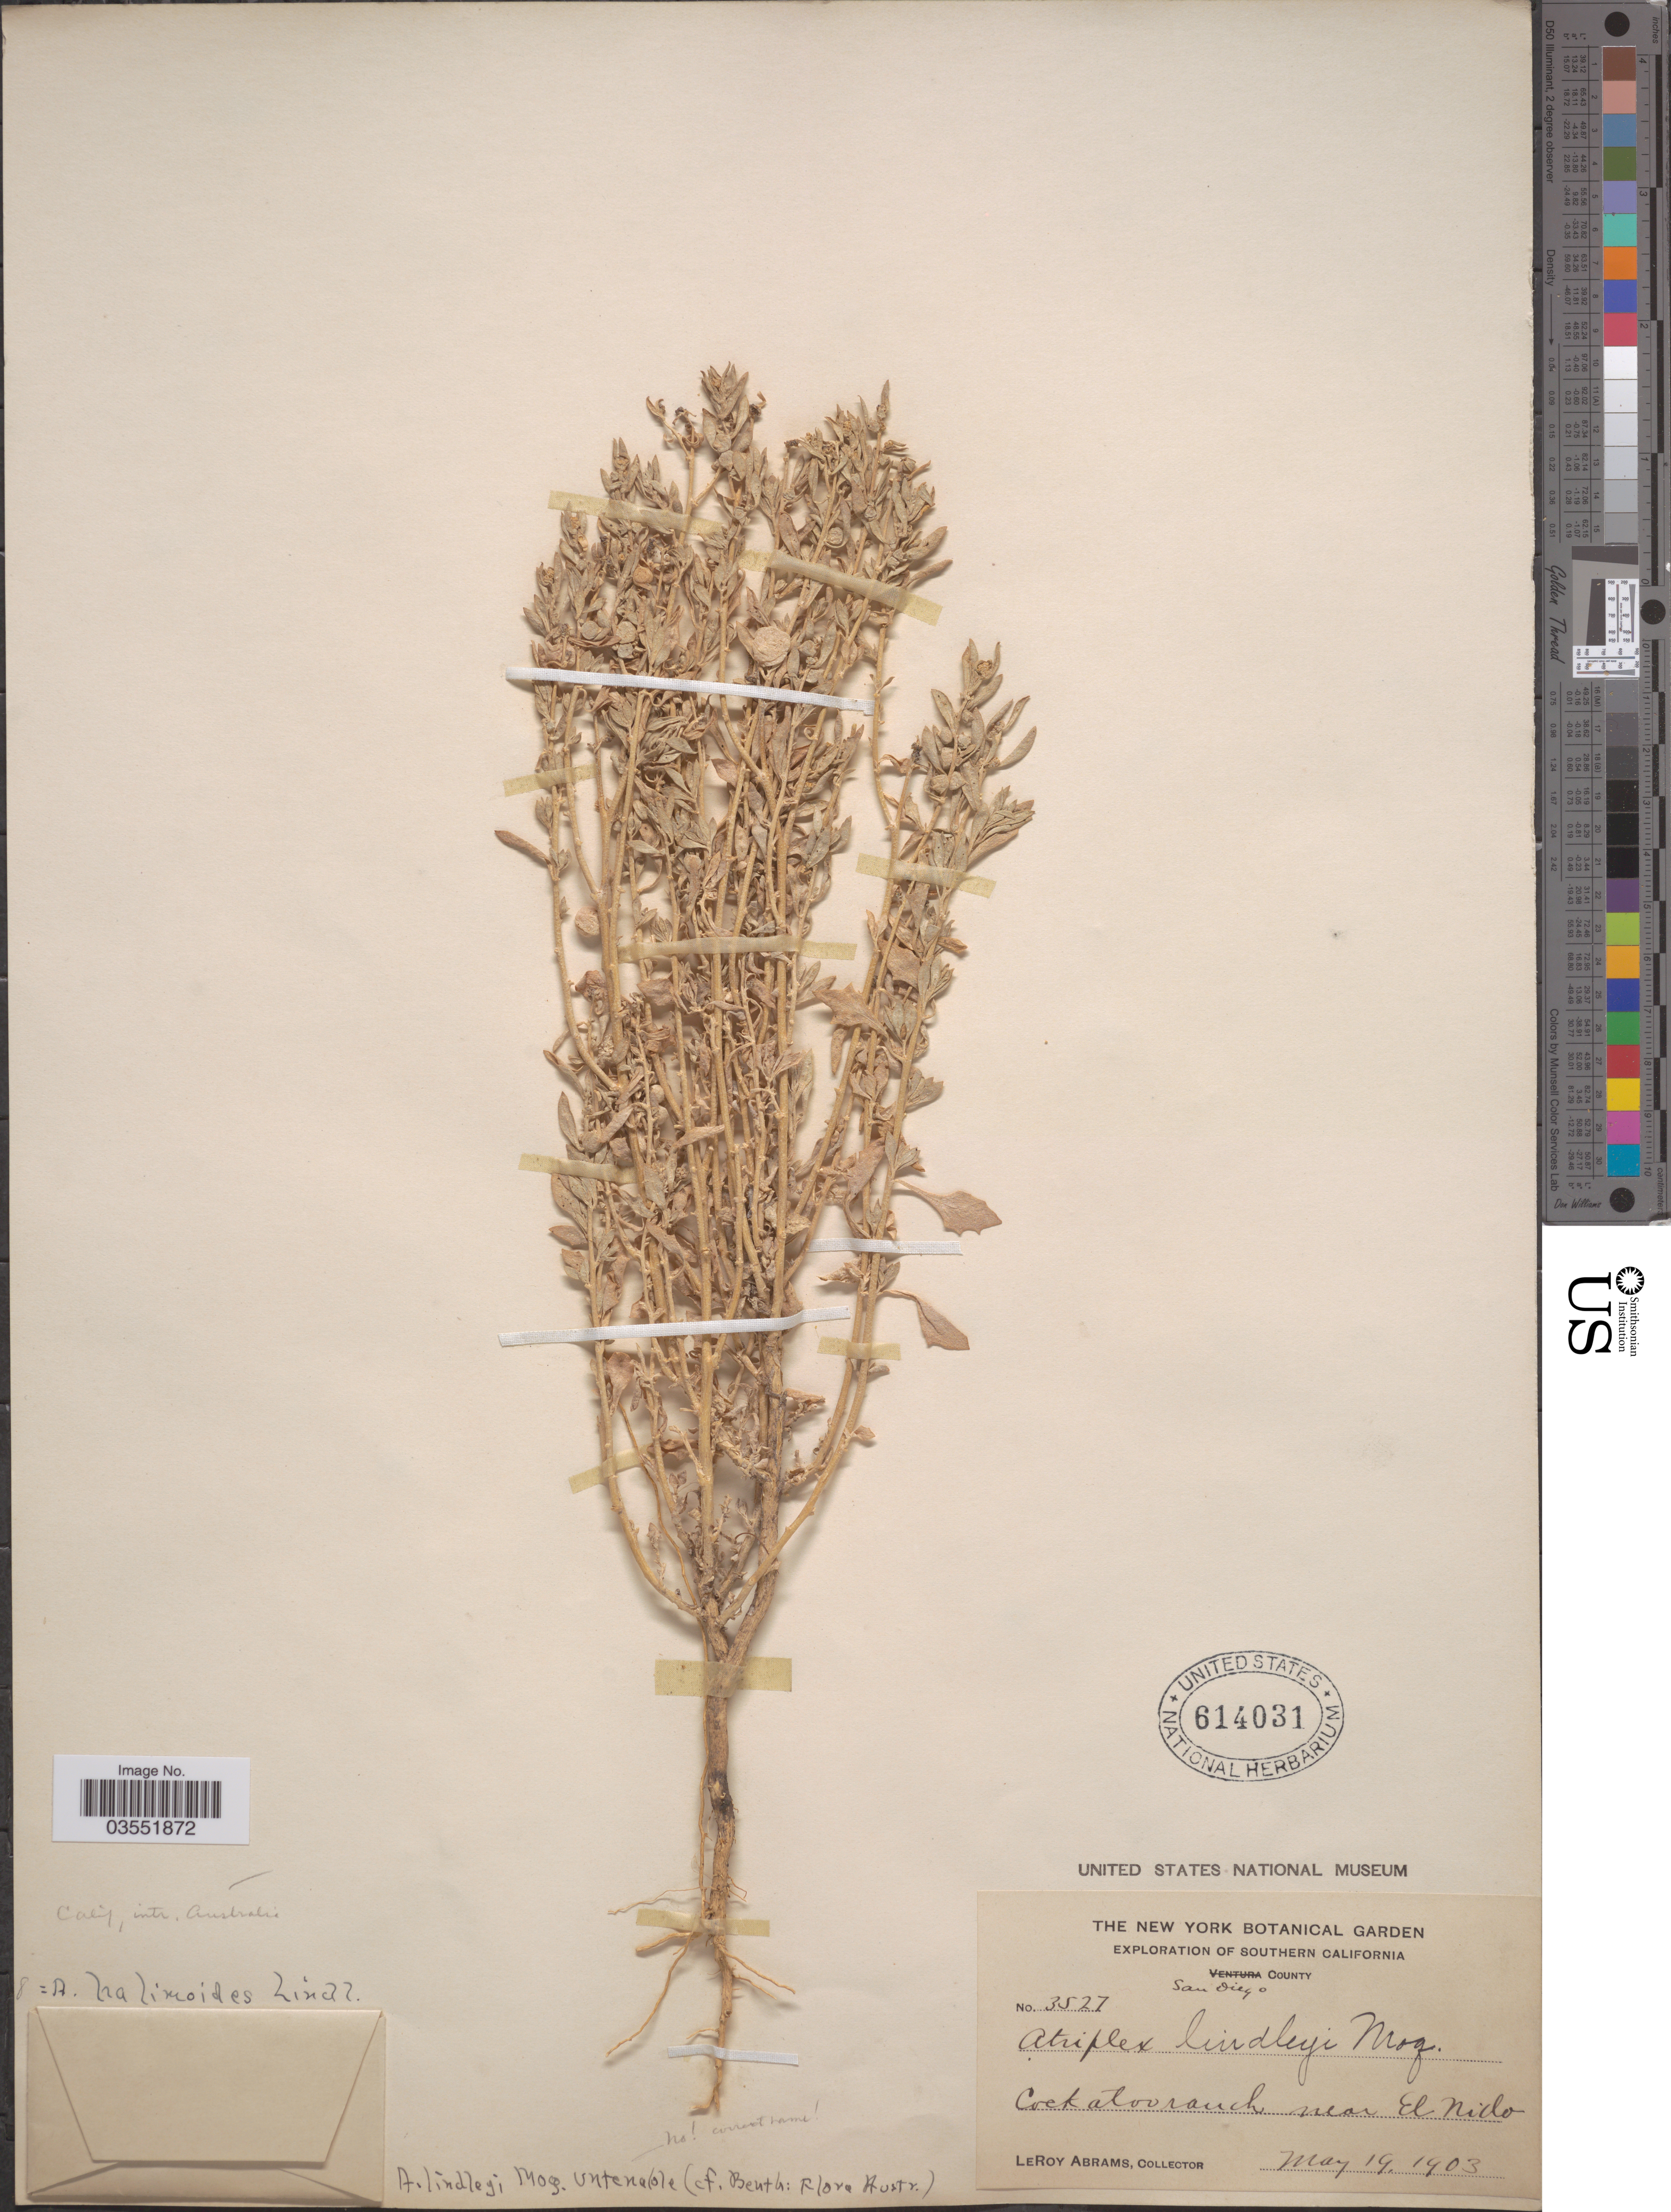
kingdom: Plantae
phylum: Tracheophyta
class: Magnoliopsida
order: Caryophyllales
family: Amaranthaceae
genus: Atriplex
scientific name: Atriplex halimoides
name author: Raf.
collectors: L. Abrams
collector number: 3527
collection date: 1903-05-19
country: United States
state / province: California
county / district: San Diego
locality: Southern California. San Diego County. Cockatoo ranch near El Nido.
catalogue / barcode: US 614031